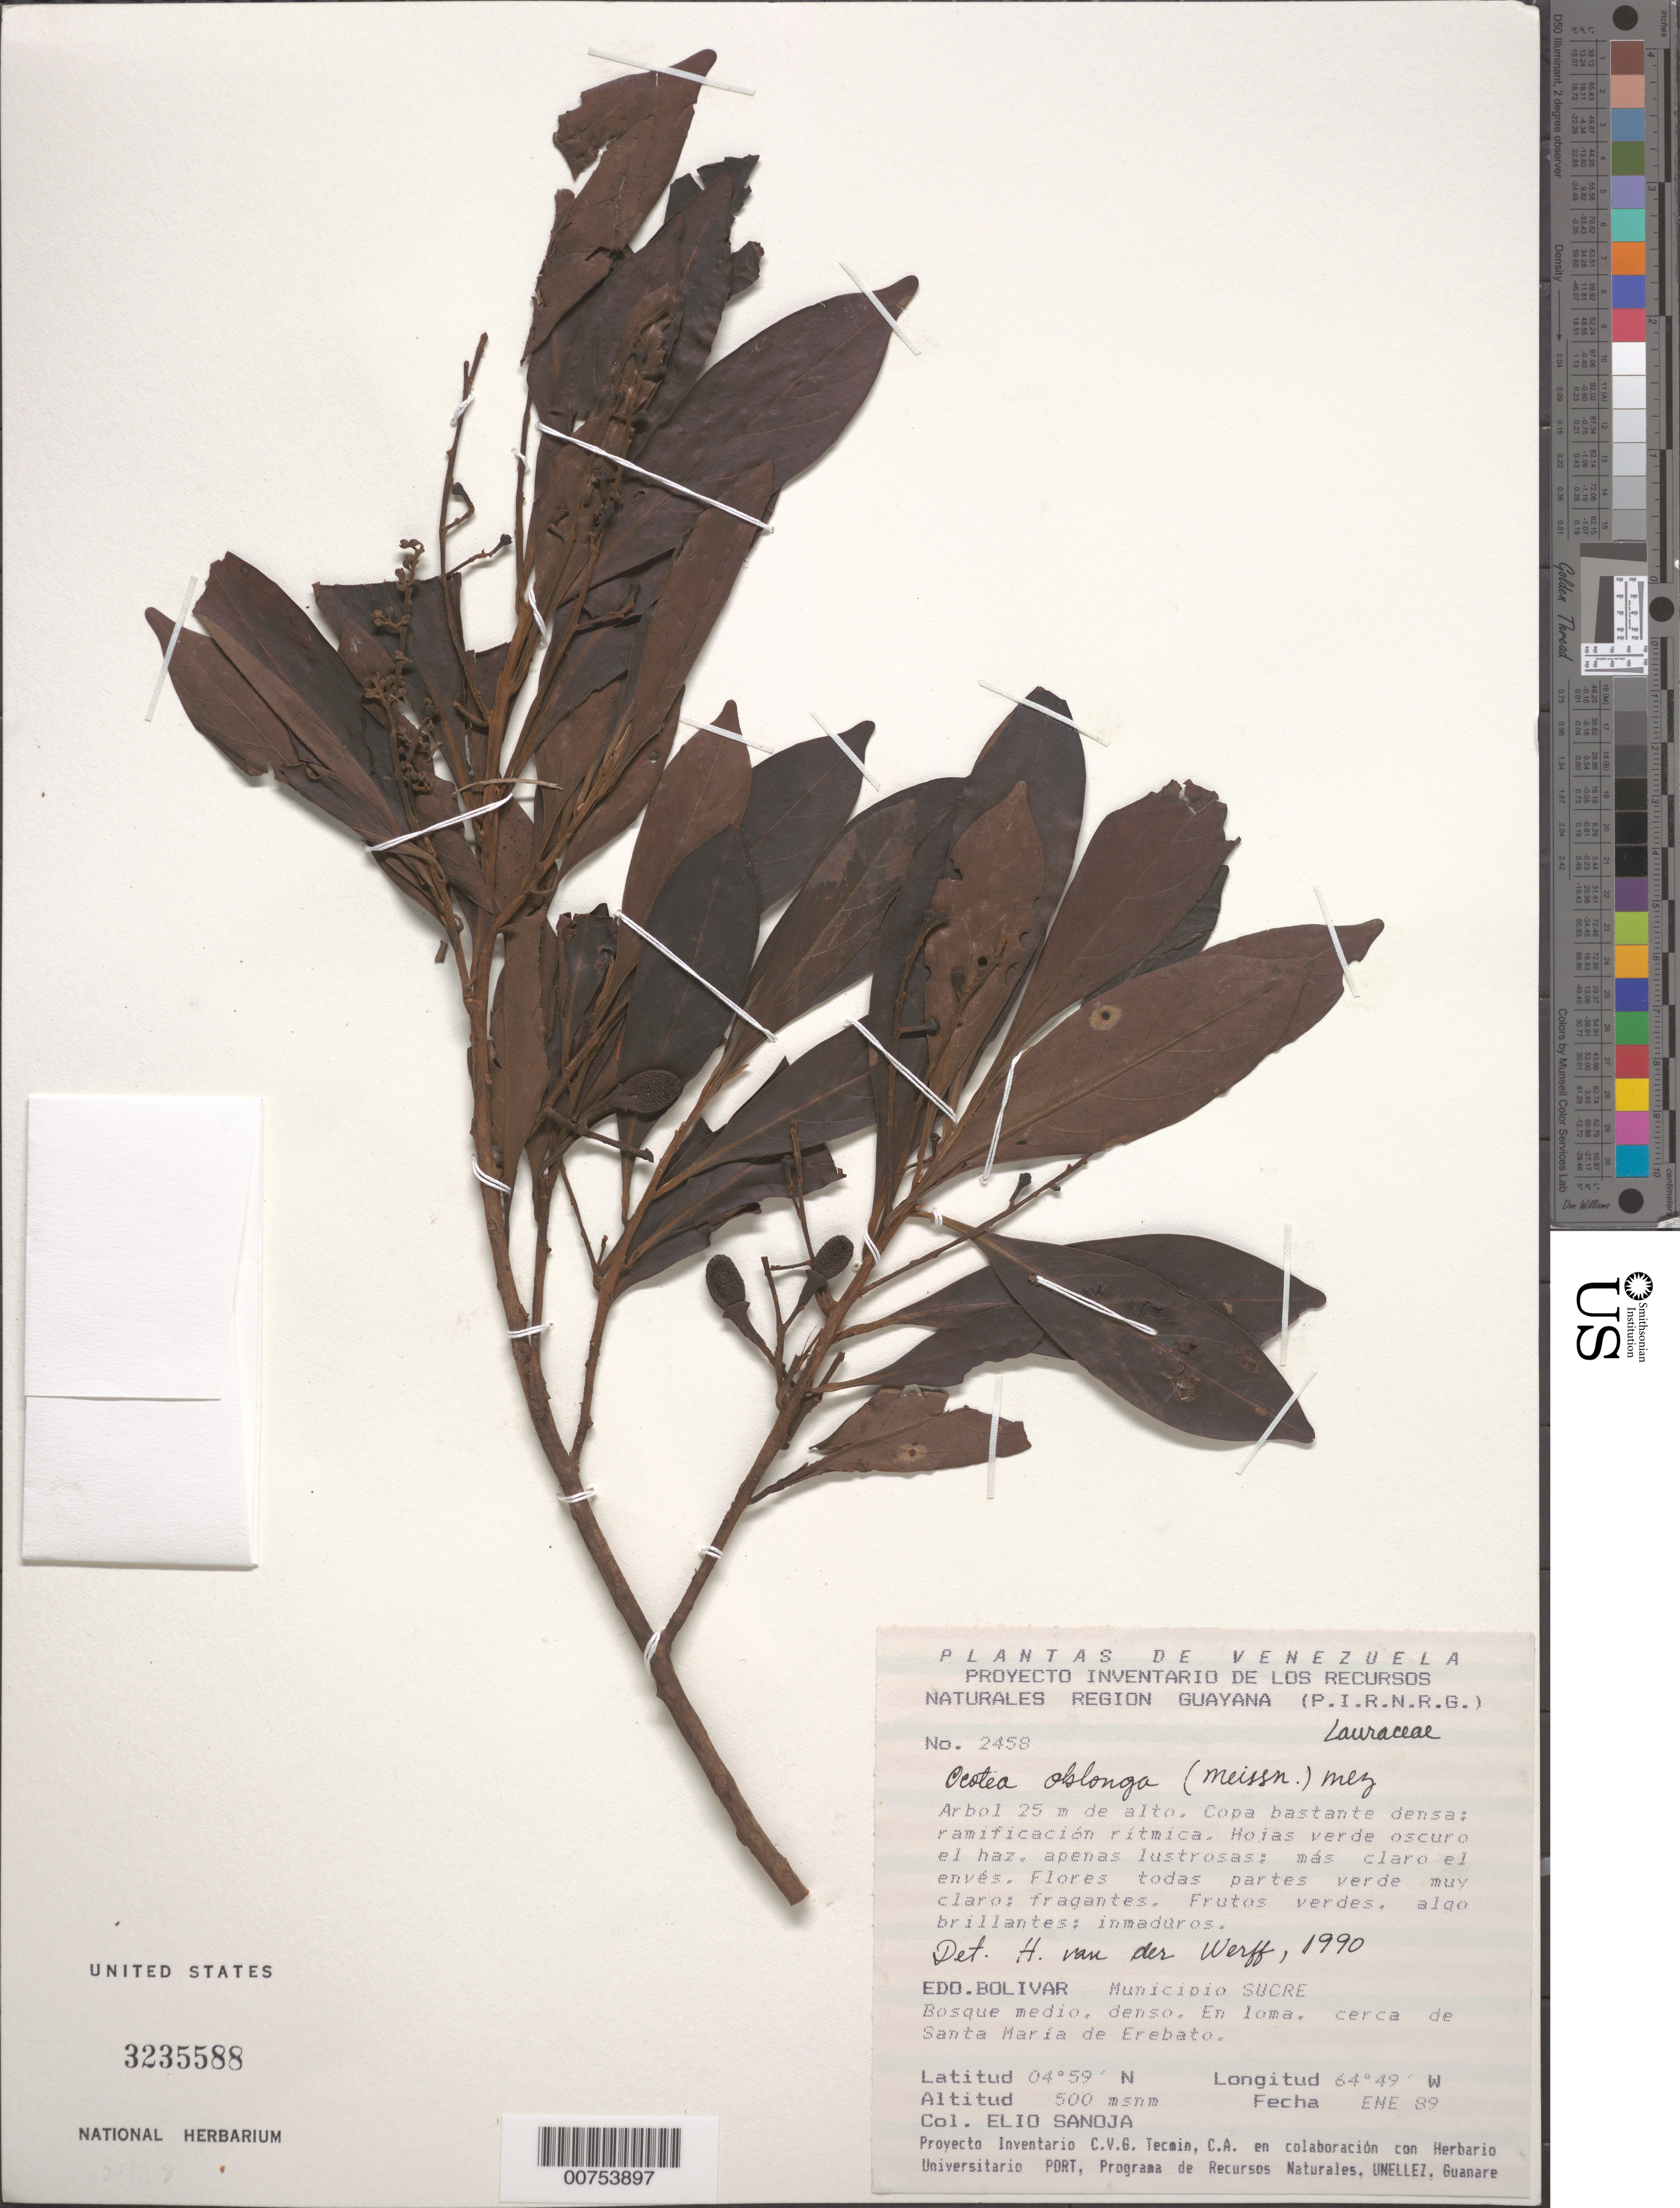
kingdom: Plantae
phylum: Tracheophyta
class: Magnoliopsida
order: Laurales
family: Lauraceae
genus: Ocotea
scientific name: Ocotea oblonga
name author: (Meisn.) Mez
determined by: van der Werff, H., (MO), Missouri Botanical Garden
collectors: E. Sanoja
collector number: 2458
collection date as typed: Jan-89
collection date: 1989-01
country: Venezuela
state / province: Bolívar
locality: Mun. Sucre, Santa María de Erebato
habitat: Dense, medium forest; on hill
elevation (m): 500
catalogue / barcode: US 3235588